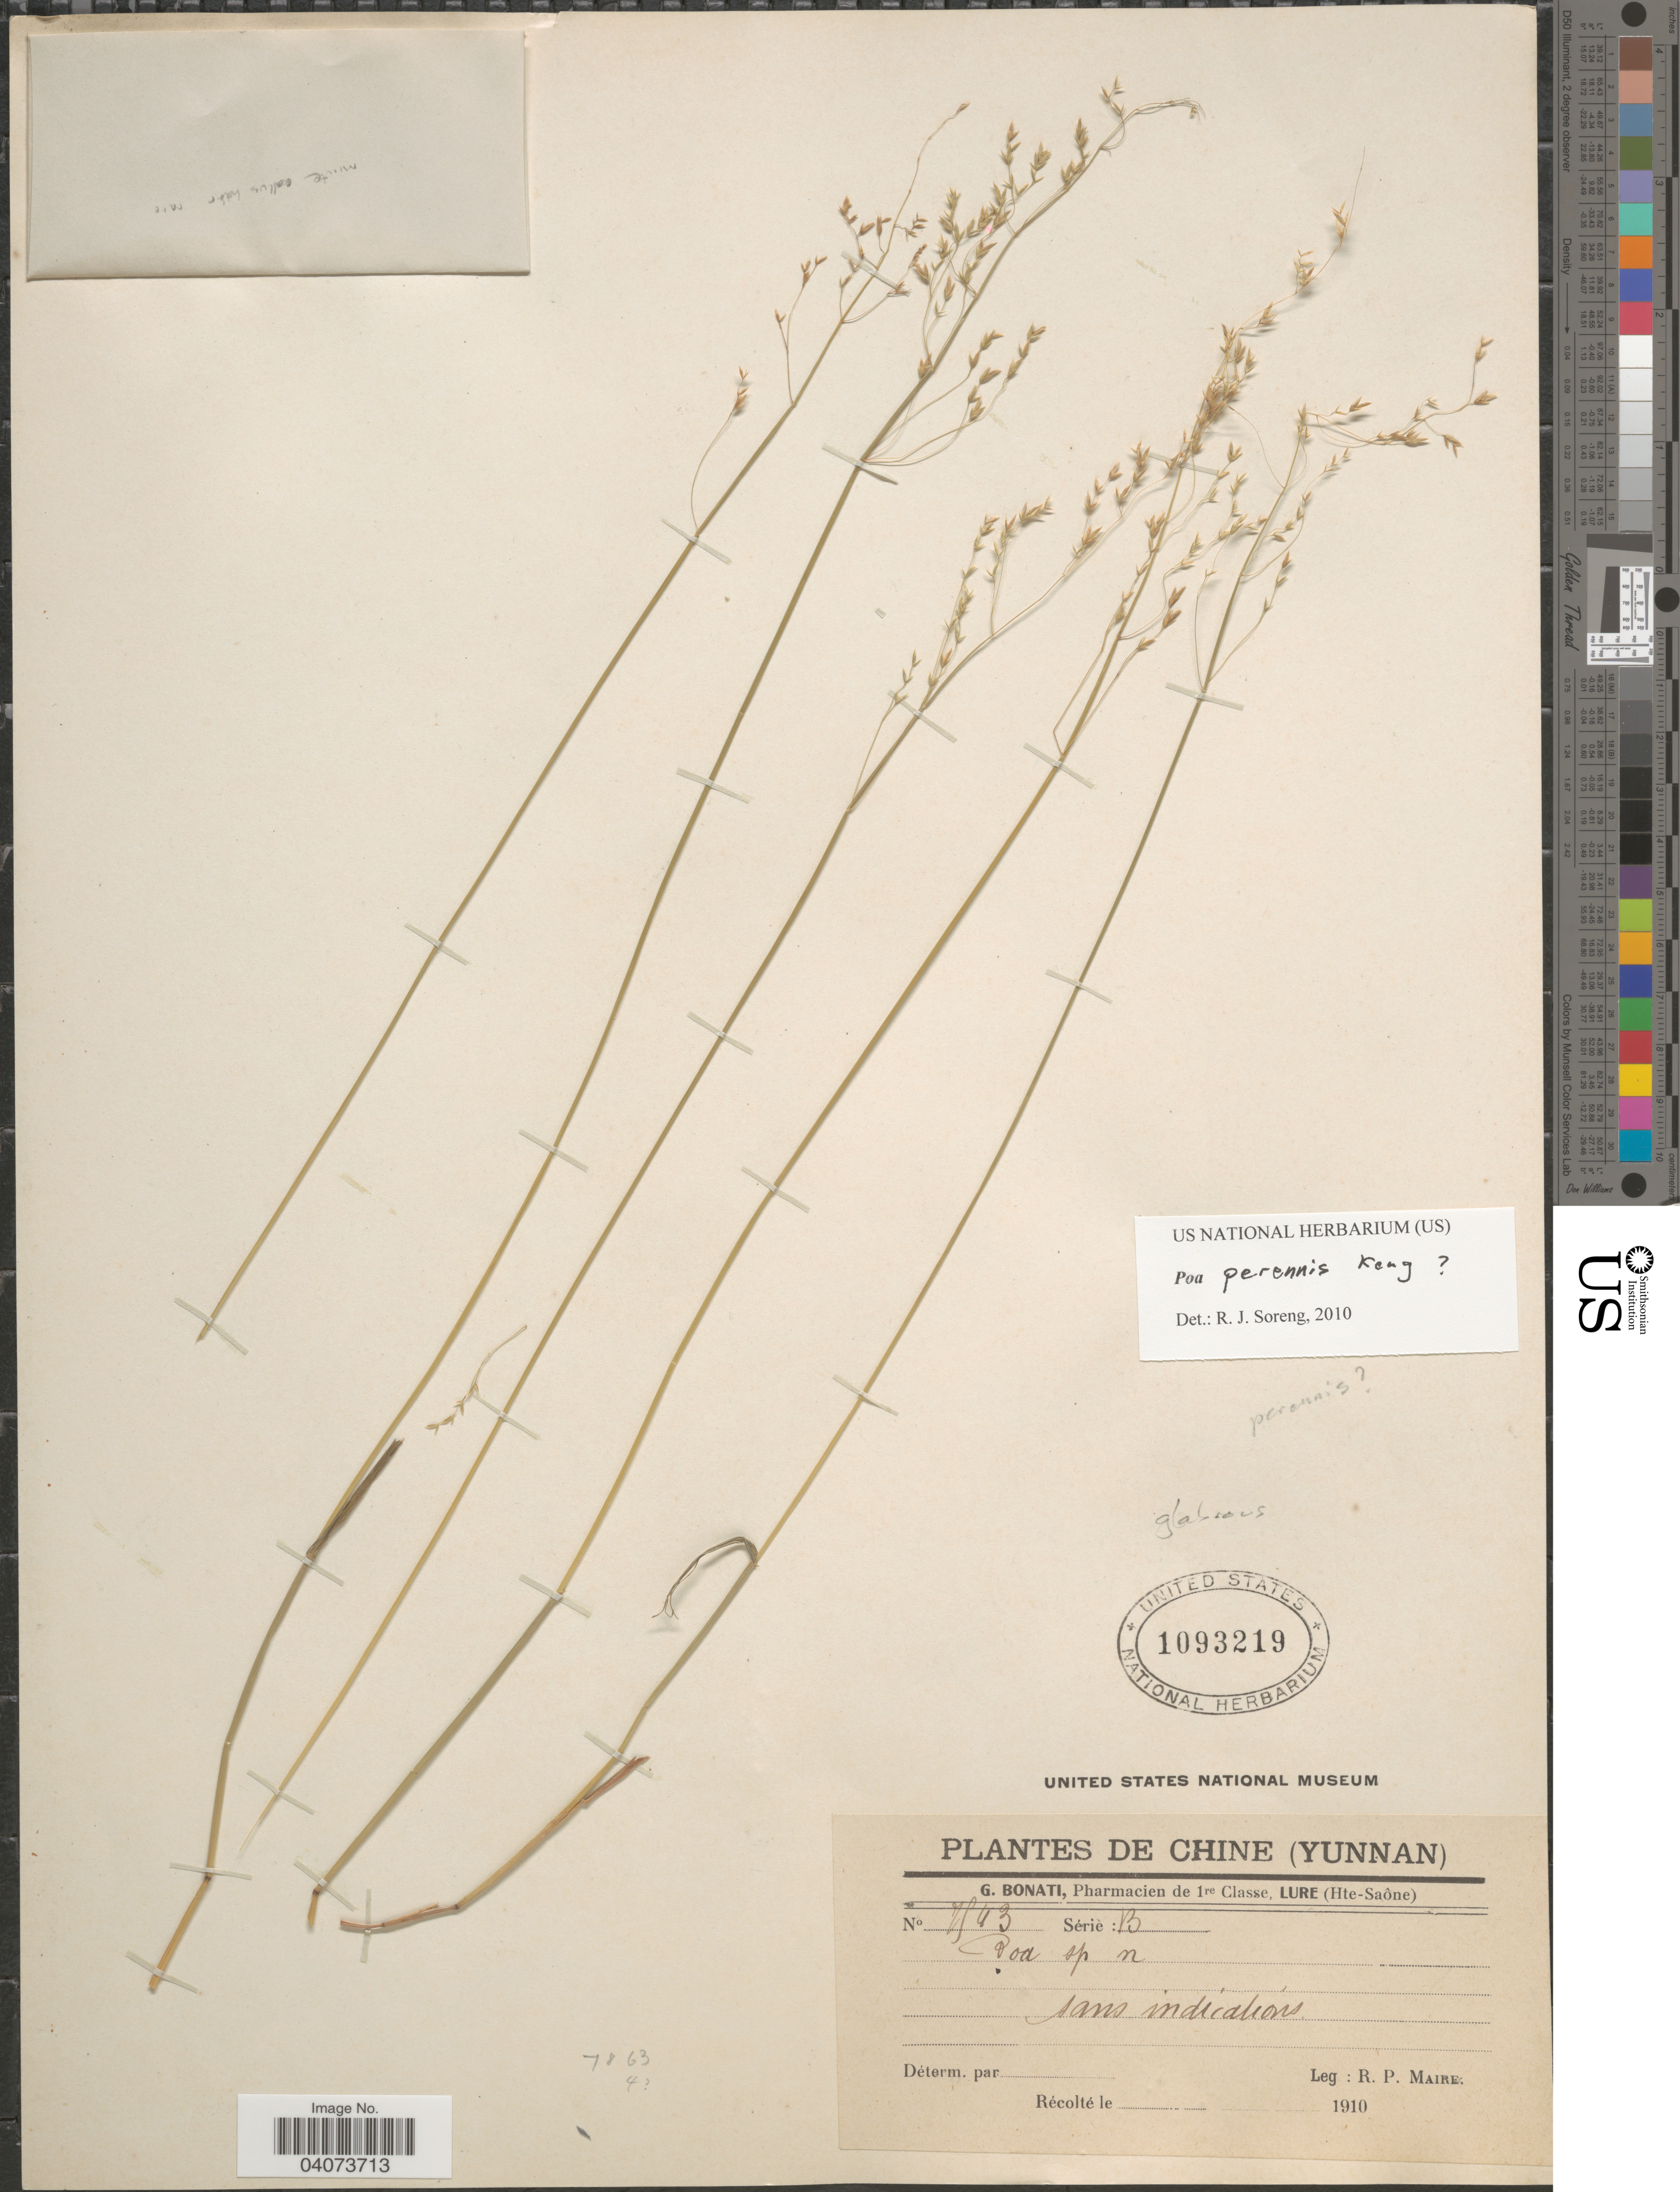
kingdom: Plantae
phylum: Tracheophyta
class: Liliopsida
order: Poales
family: Poaceae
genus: Poa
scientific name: Poa perennis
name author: Keng ex Keng f.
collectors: R.-P. Maire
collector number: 7543*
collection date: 1910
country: China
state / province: Yunnan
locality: Chine.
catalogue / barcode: US 1093219